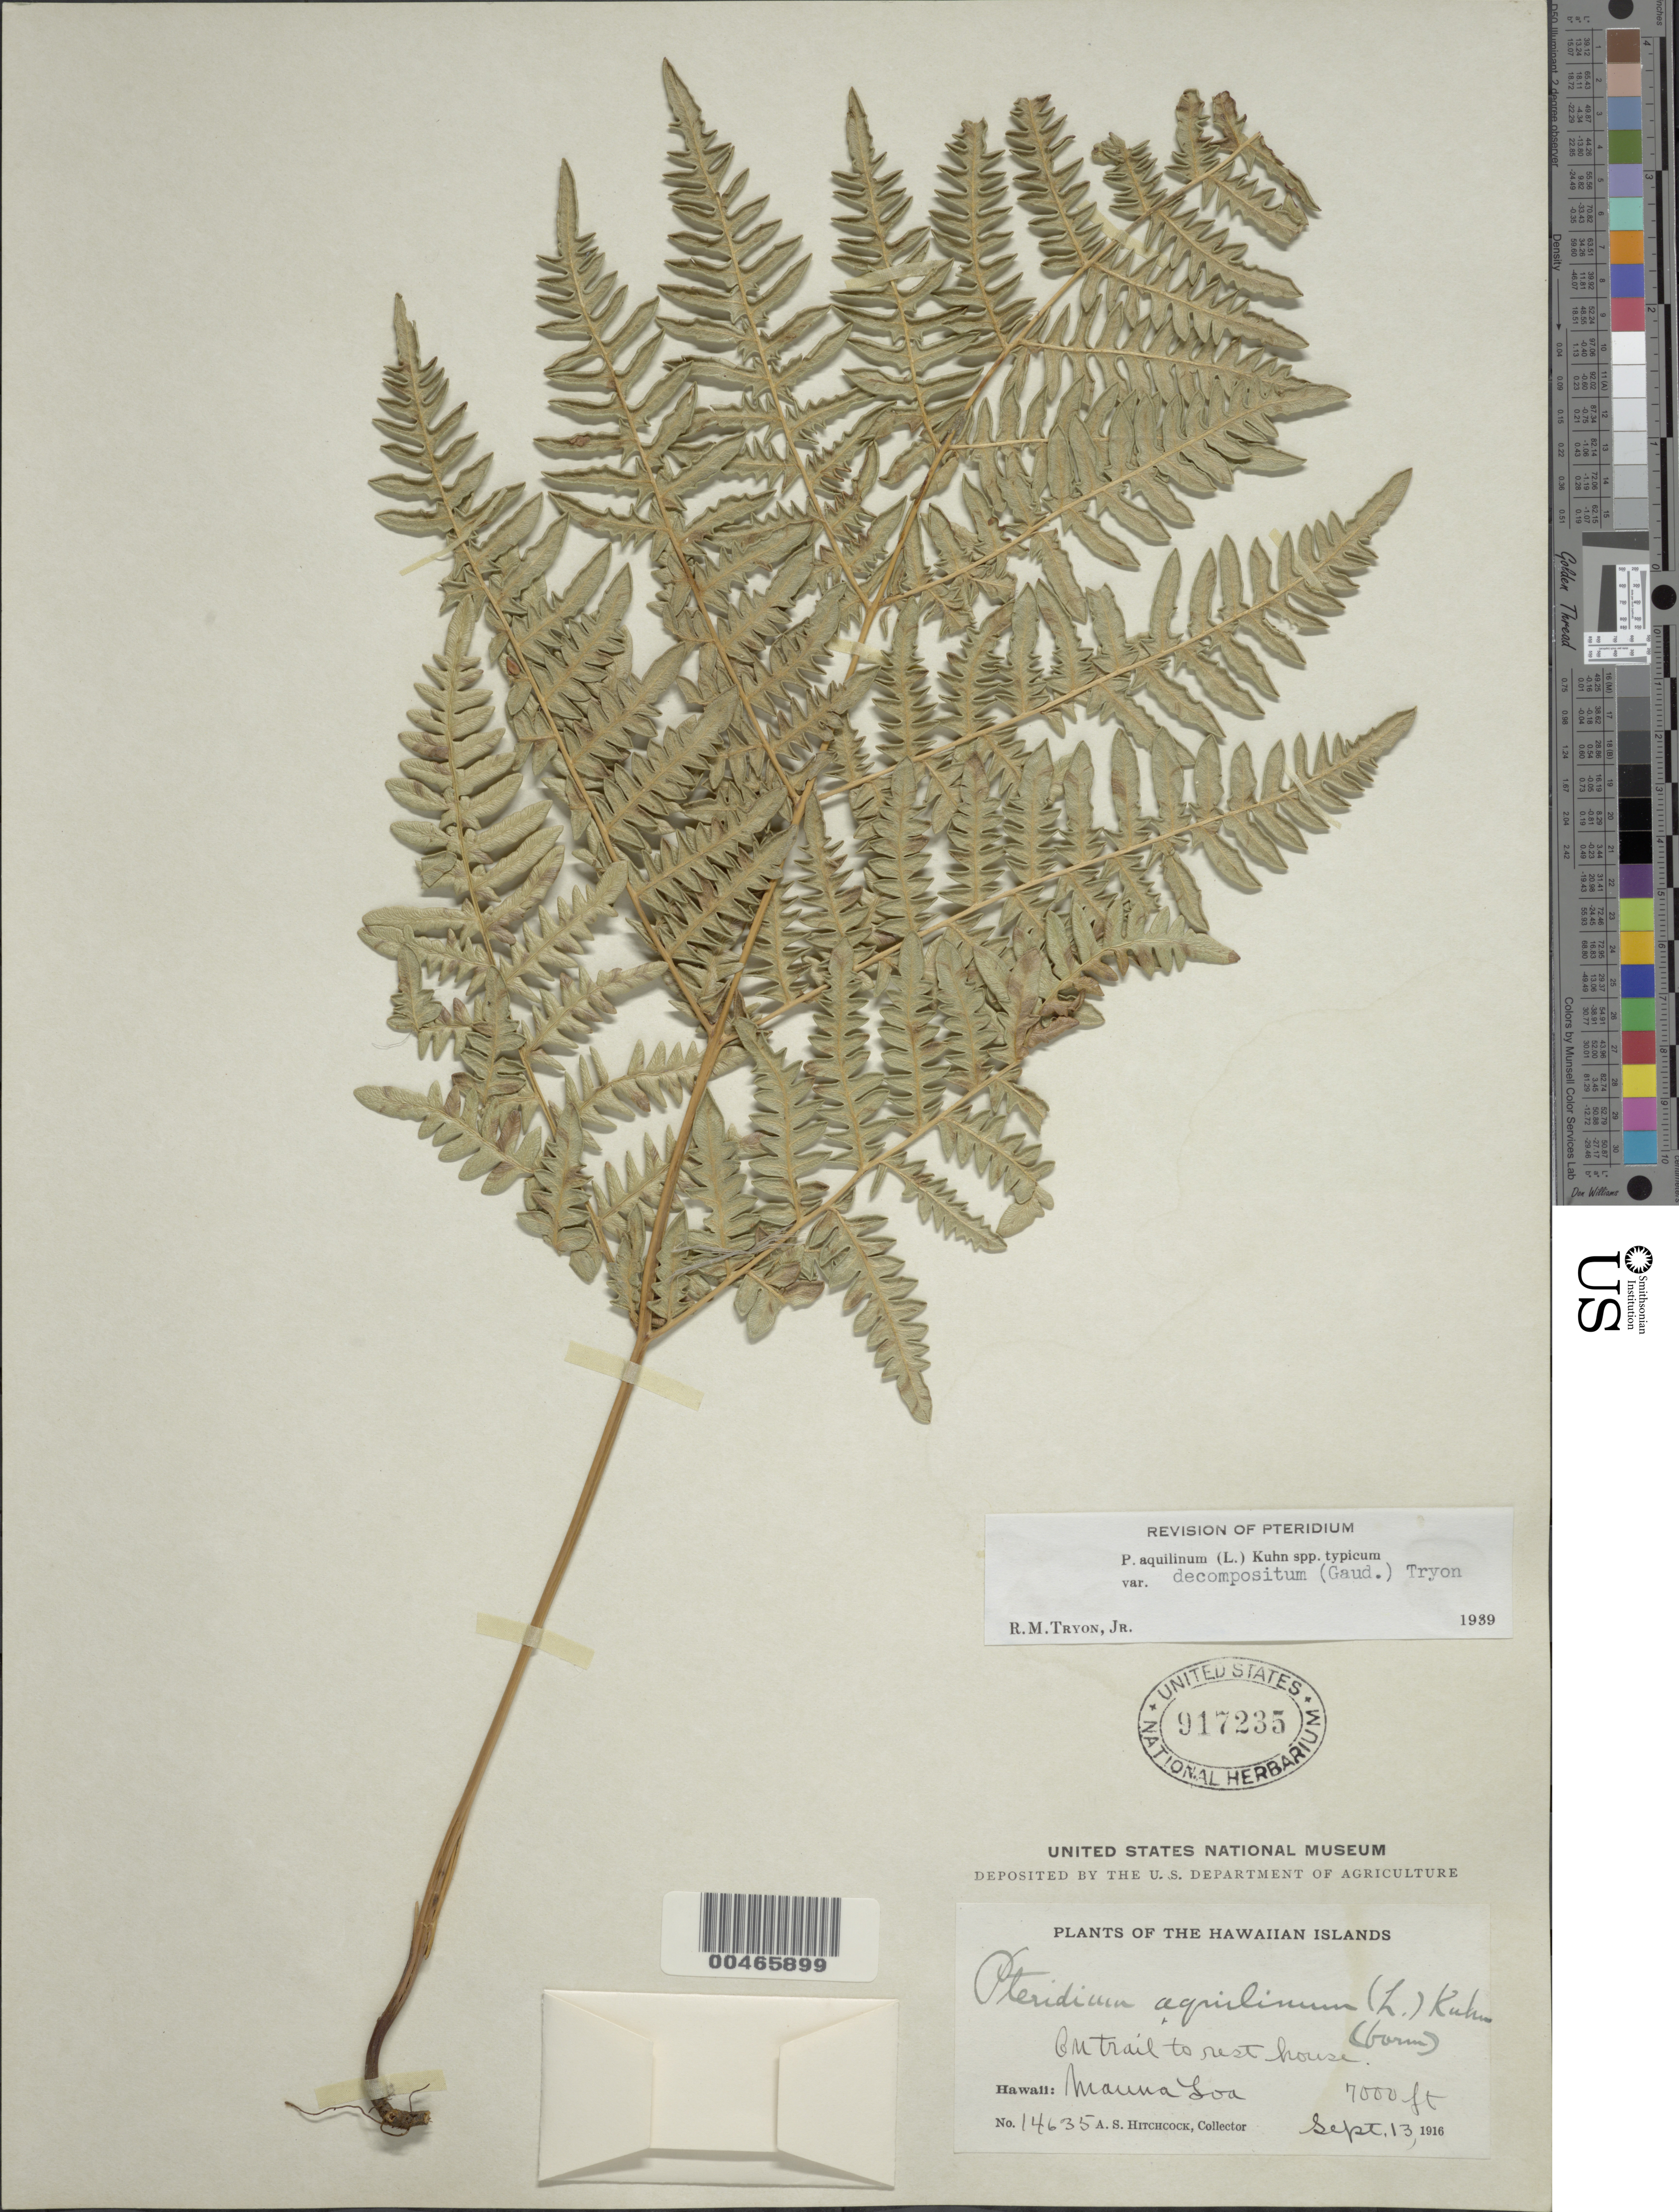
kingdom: Plantae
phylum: Tracheophyta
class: Polypodiopsida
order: Polypodiales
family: Dennstaedtiaceae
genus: Pteridium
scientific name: Pteridium aquilinum subsp. decompositum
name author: (Gaudich.) Lamoureux & J.A. Thomson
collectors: A. S. Hitchcock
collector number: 14635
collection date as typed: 13 Sep 1916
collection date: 1916-09-13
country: United States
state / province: Hawaii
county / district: Hawaii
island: Hawaii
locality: Mauna Loa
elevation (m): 2134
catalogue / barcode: US 917235